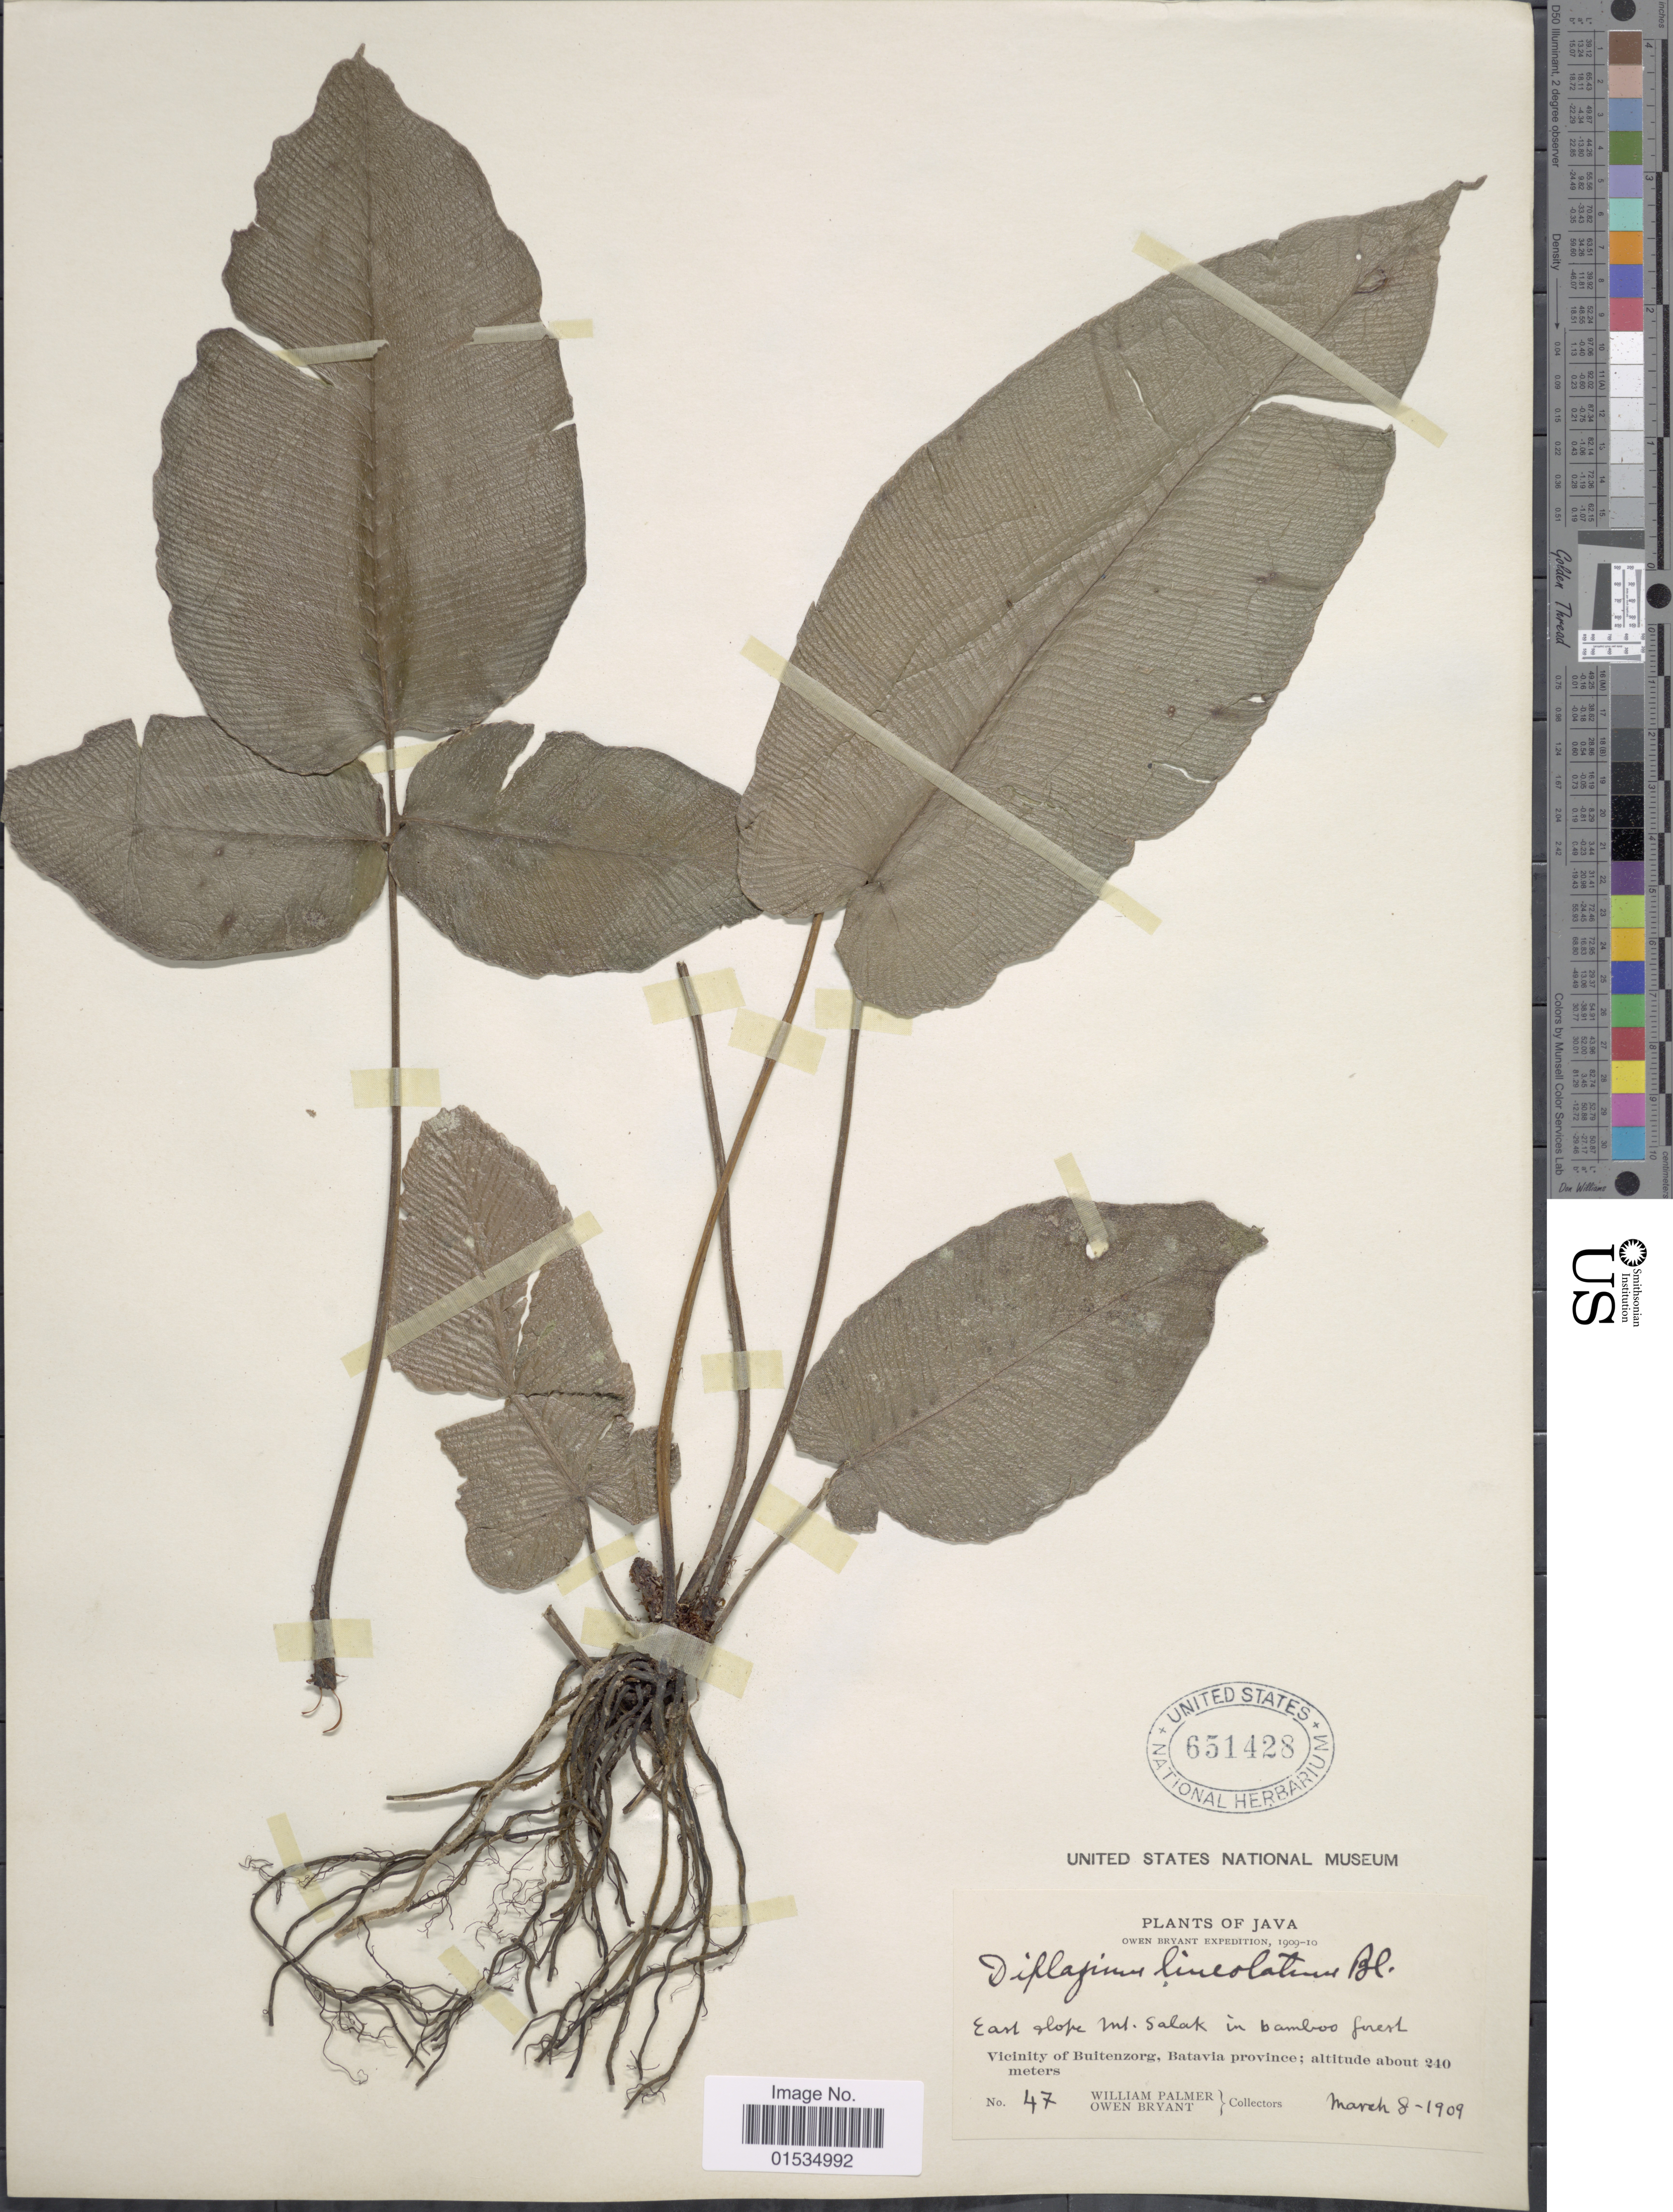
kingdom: Plantae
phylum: Tracheophyta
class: Polypodiopsida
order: Polypodiales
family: Athyriaceae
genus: Diplazium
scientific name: Diplazium fraxinifolium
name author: C. Presl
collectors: W. Palmer & O. Bryant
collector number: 47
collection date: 1909-03-08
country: Indonesia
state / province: Java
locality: East slope Mt. Sakak in bamboo forest, Vicinity of Buitenzorg, Batavia Province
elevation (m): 240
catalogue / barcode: US 651428